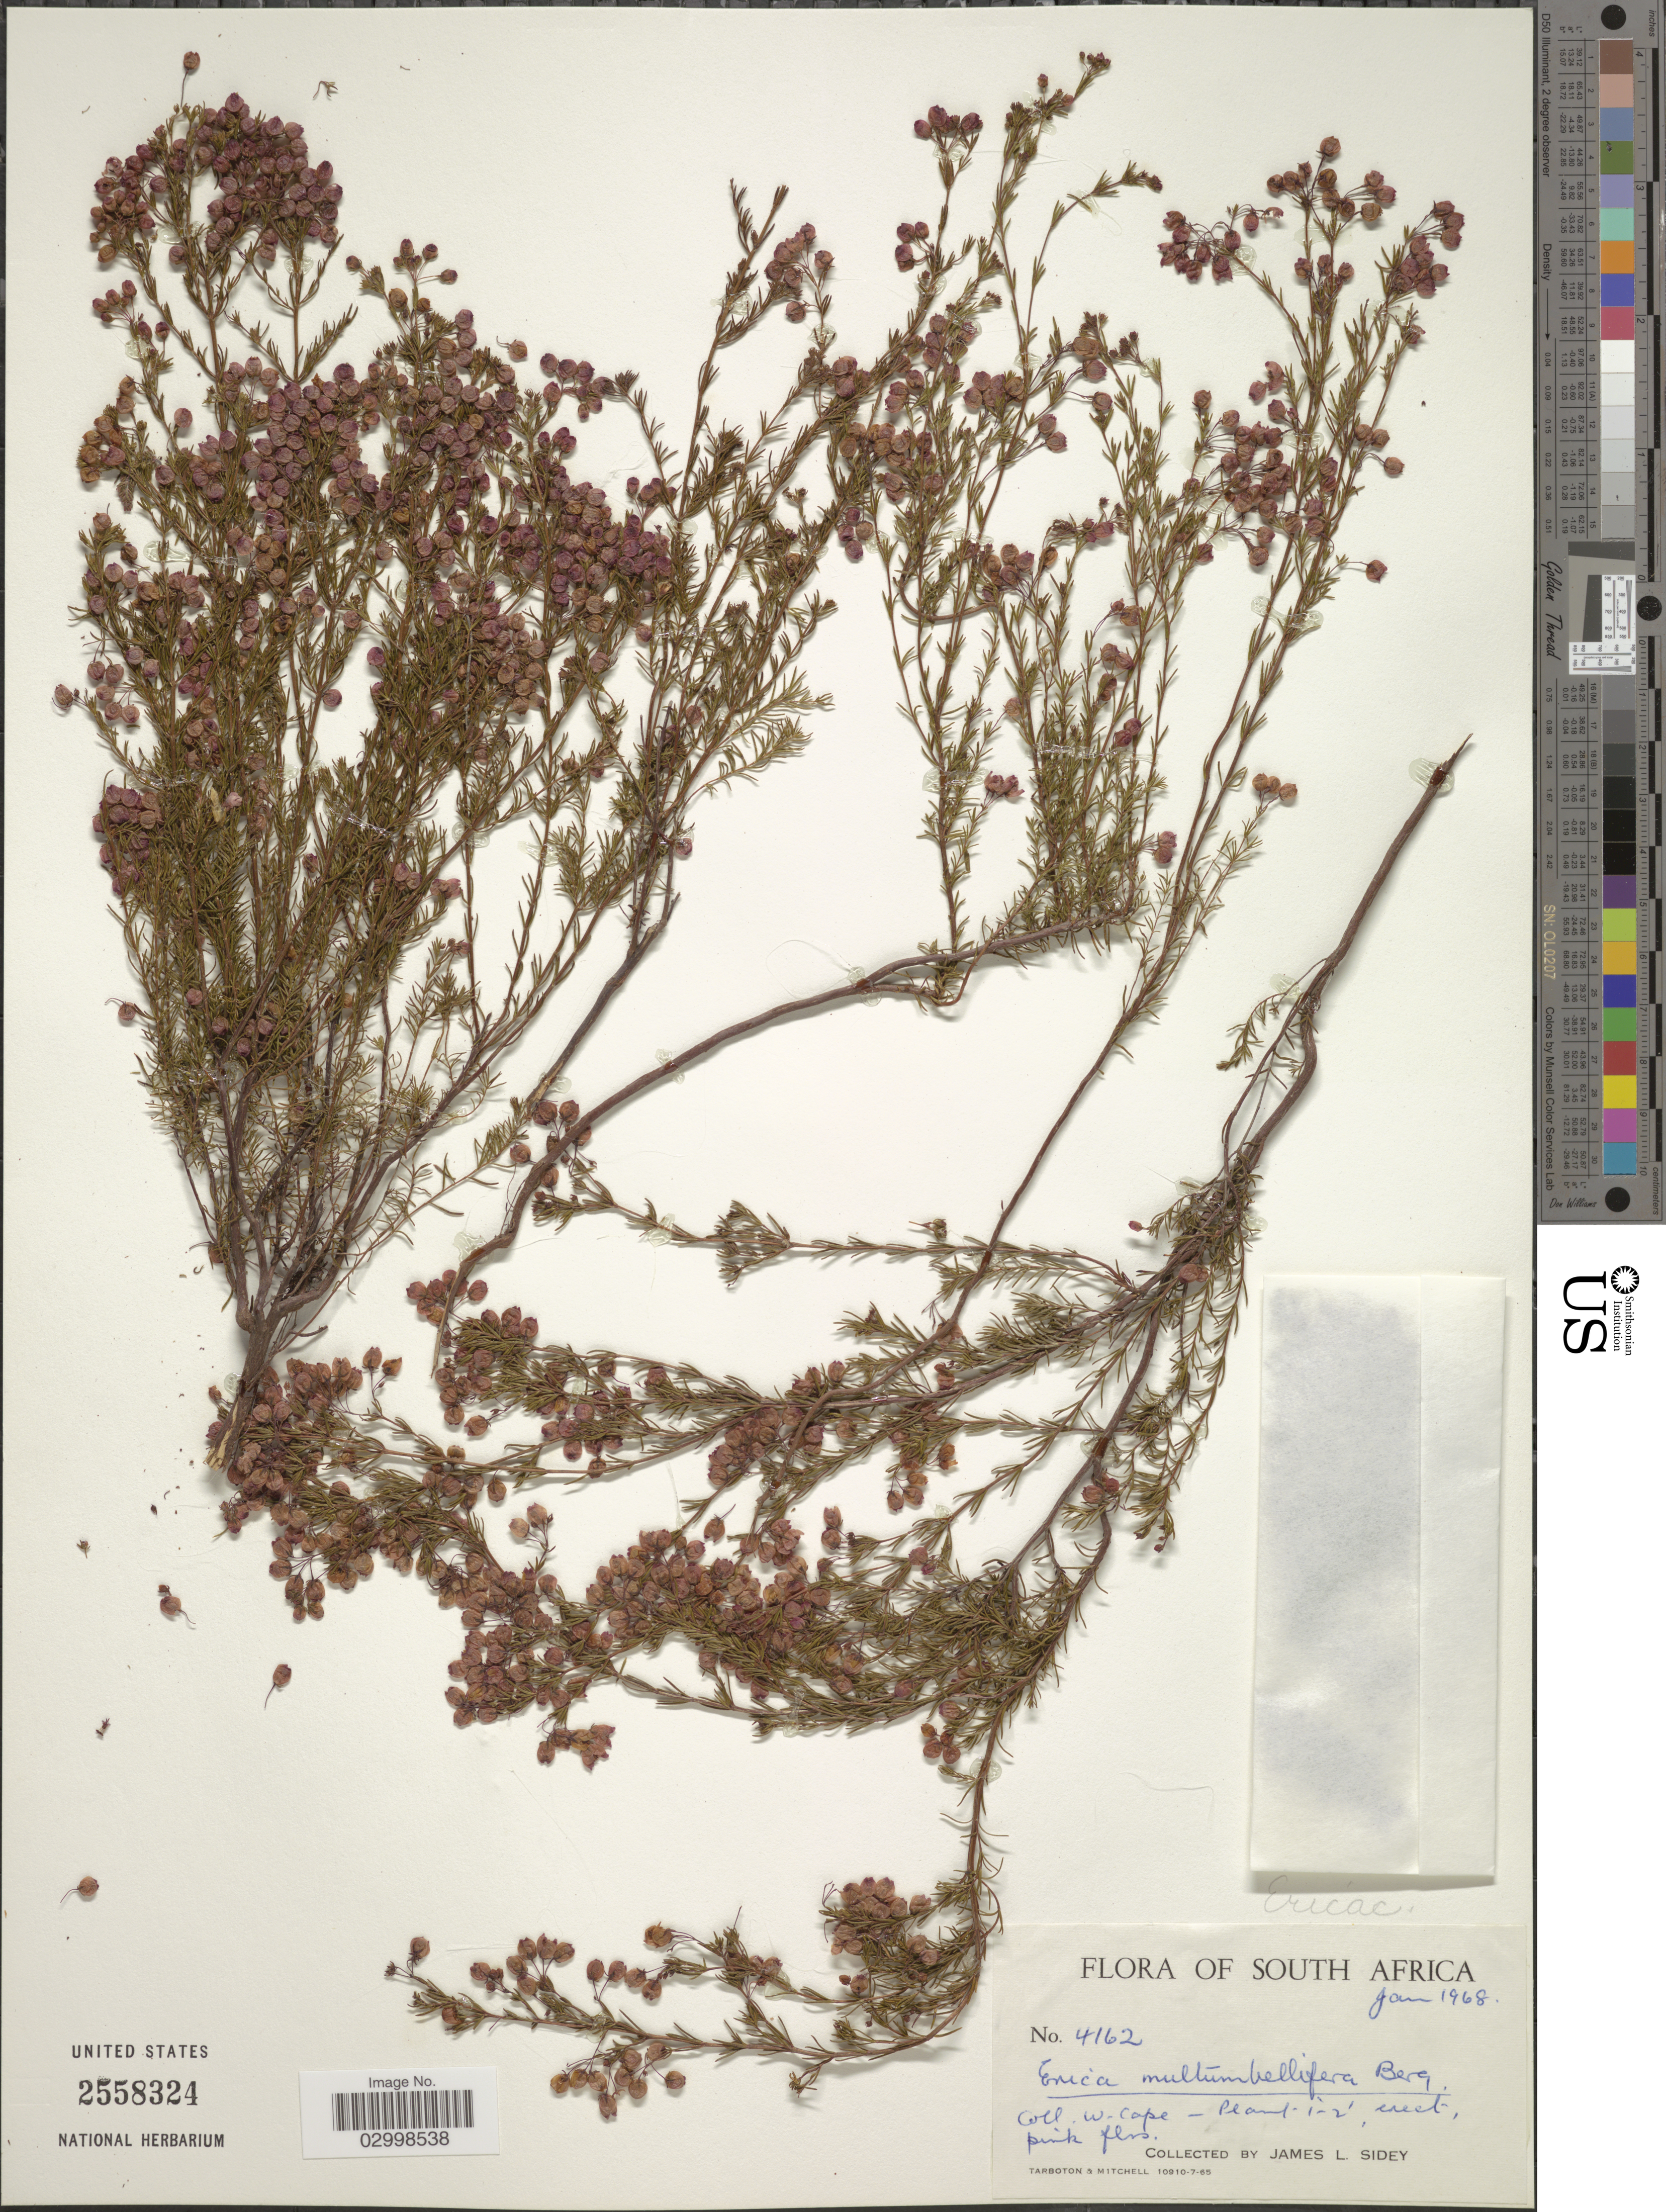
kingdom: Plantae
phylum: Tracheophyta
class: Magnoliopsida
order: Ericales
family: Ericaceae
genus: Erica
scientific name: Erica multumbellifera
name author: P.J. Bergius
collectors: J. L. Sidey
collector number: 4162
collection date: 1968-01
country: South Africa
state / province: Western Cape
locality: W. Cape.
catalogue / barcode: US 2558324